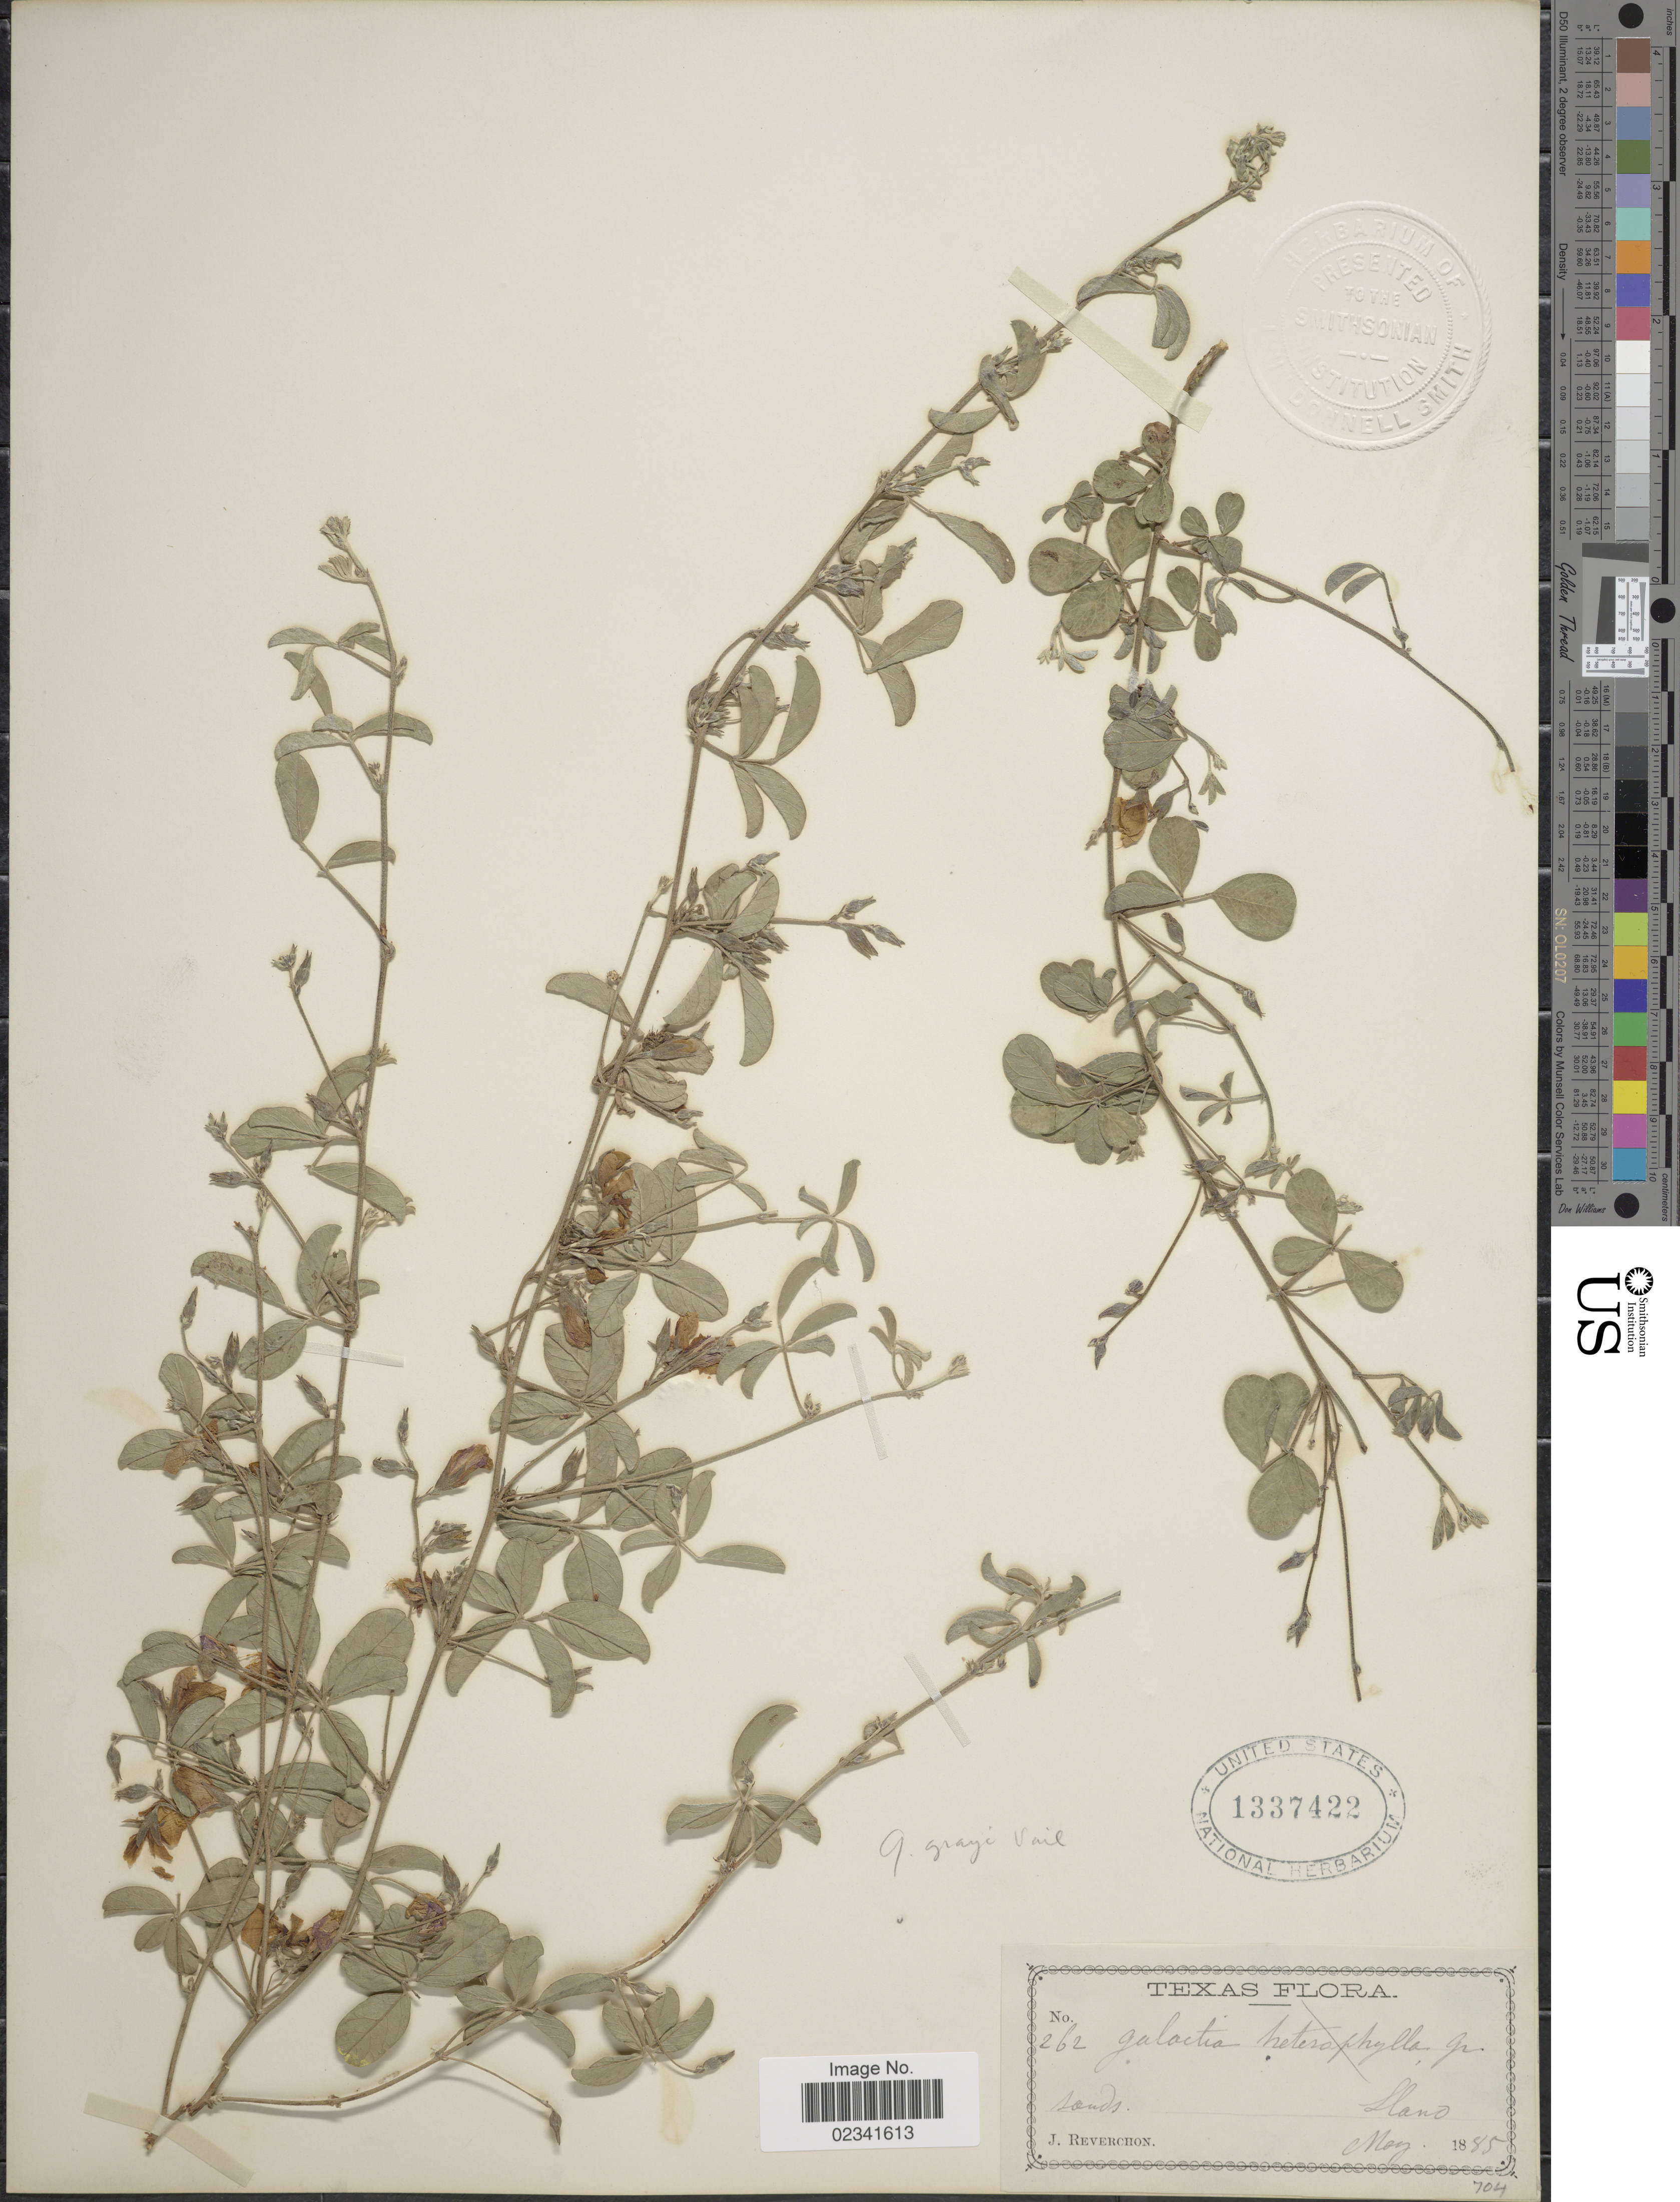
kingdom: Plantae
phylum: Tracheophyta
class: Magnoliopsida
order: Fabales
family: Fabaceae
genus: Galactia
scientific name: Galactia grayi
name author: Vail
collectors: J. Reverchon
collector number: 262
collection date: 1855-05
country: United States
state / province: Texas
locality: Llano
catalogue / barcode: US 1337422